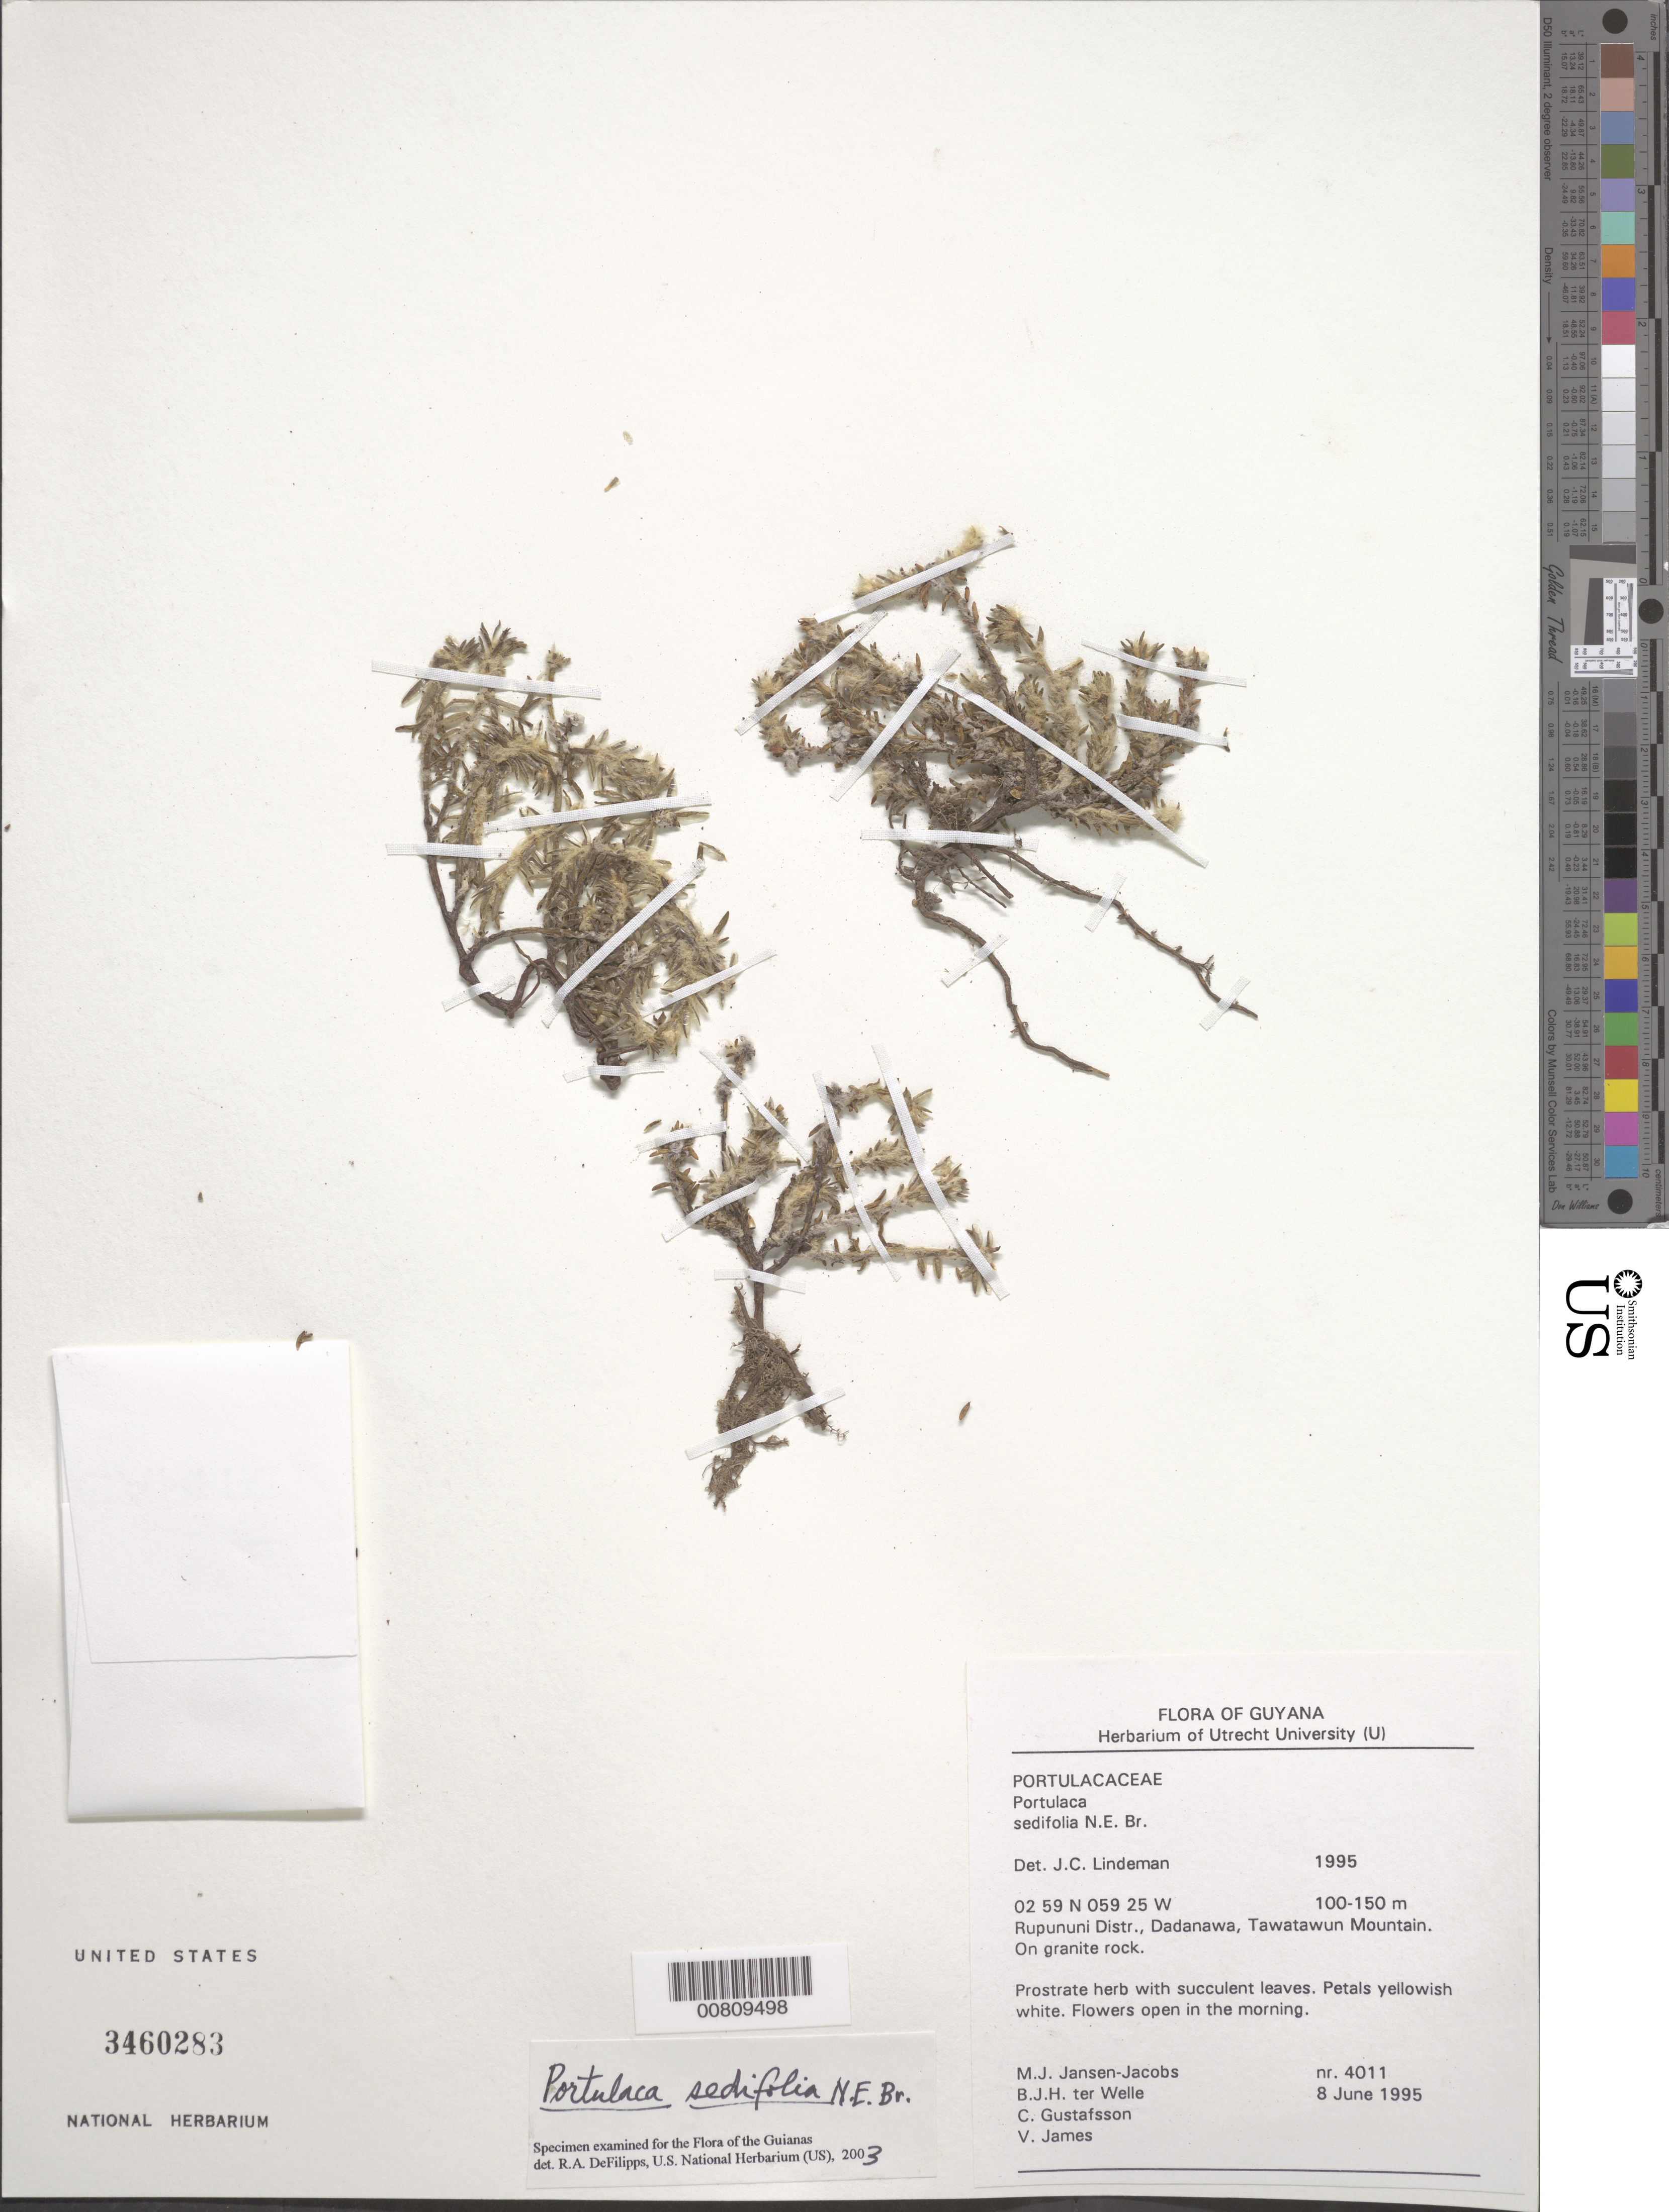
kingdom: Plantae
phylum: Tracheophyta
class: Magnoliopsida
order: Caryophyllales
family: Portulacaceae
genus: Portulaca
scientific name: Portulaca sedifolia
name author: N.E. Br.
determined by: DeFilipps, R. A.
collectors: M. J. Jansen-Jacobs, B. Welle, C. G. Gustafsson & V. James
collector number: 4011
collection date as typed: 8-Jun-95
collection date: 1995-06-08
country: Guyana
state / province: U. Takutu-U. Essequibo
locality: Dadanawa, Tawatawun Mt., Rupununi District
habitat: On granite rock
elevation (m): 100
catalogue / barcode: US 3460283